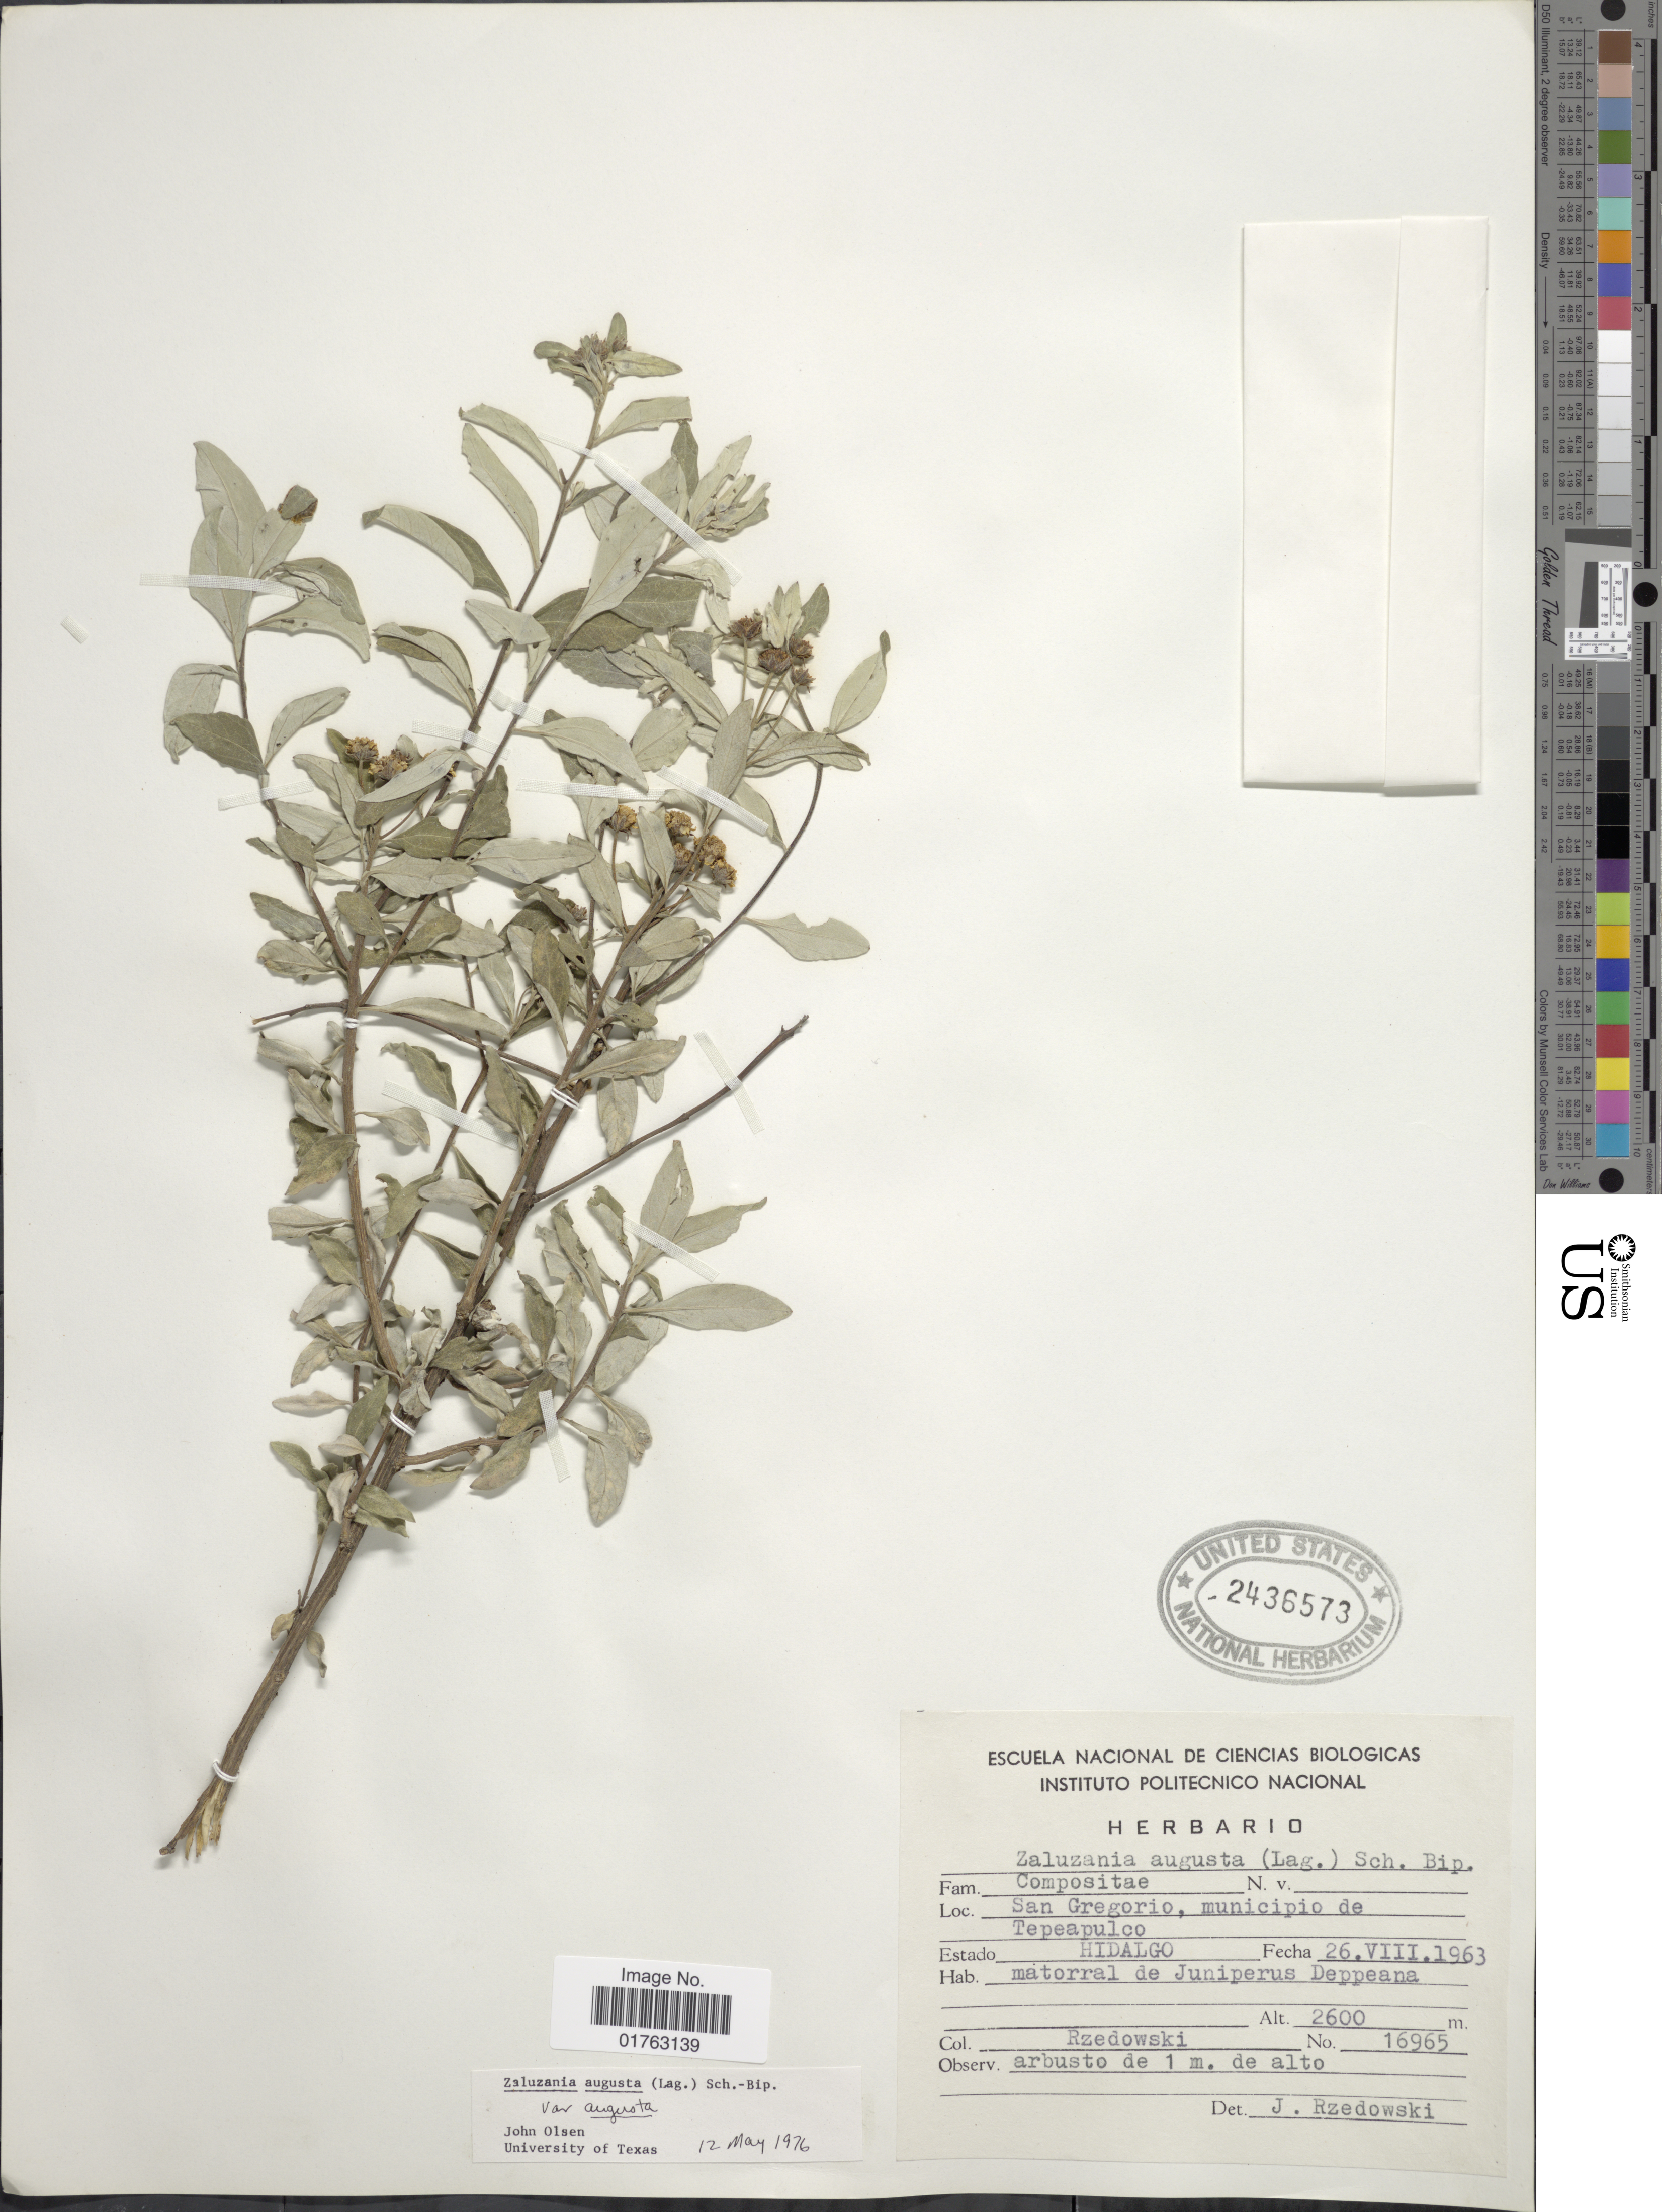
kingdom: Plantae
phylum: Tracheophyta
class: Magnoliopsida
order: Asterales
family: Asteraceae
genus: Zaluzania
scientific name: Zaluzania angusta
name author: (Lag.) Sch. Bip.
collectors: Rzedowski, --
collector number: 16965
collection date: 1963-08-26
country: Mexico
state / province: Hidalgo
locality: San Gregorio, Municipio de Tepeapulco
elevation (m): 2600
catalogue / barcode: US 2436573